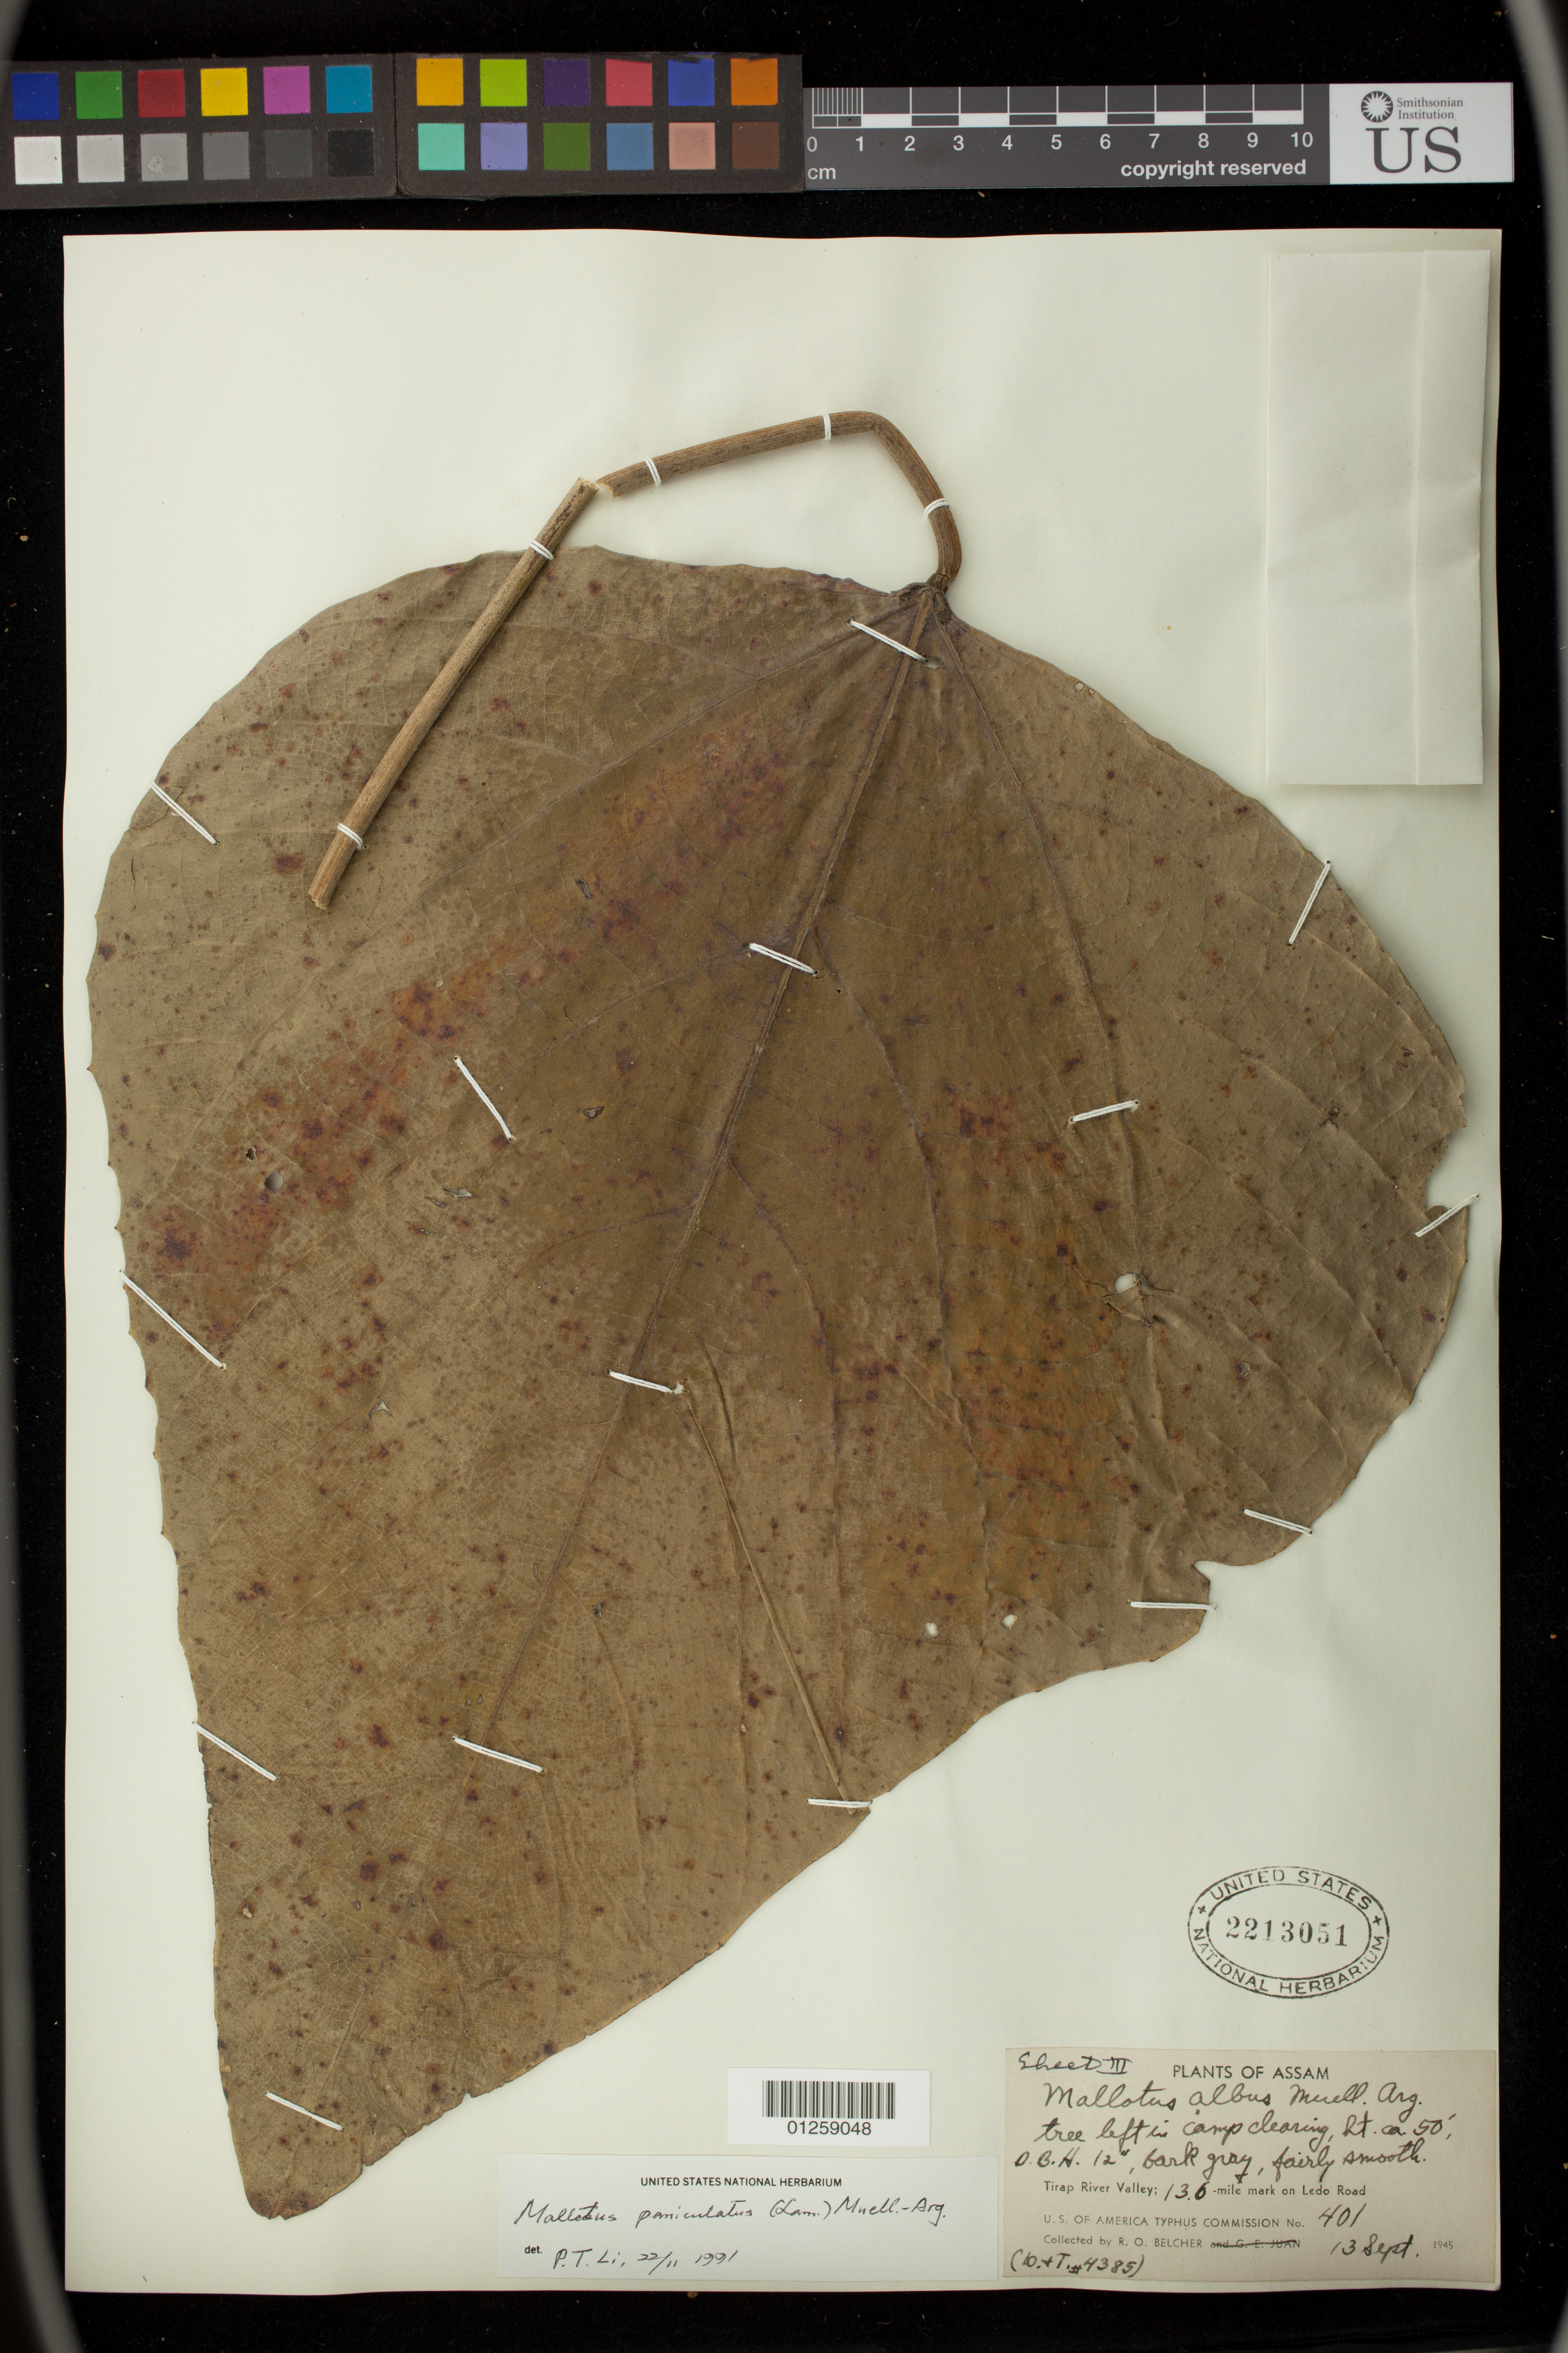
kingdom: Plantae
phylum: Tracheophyta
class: Magnoliopsida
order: Malpighiales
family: Euphorbiaceae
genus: Mallotus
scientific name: Mallotus paniculatus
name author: (Lam.) Müll. Arg.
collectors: R. Belcher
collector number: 4385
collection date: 1945-09-13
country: India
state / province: Assam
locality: Tirap River Valley; 13.6 mile mark on Ledo Road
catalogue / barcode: US 2213051